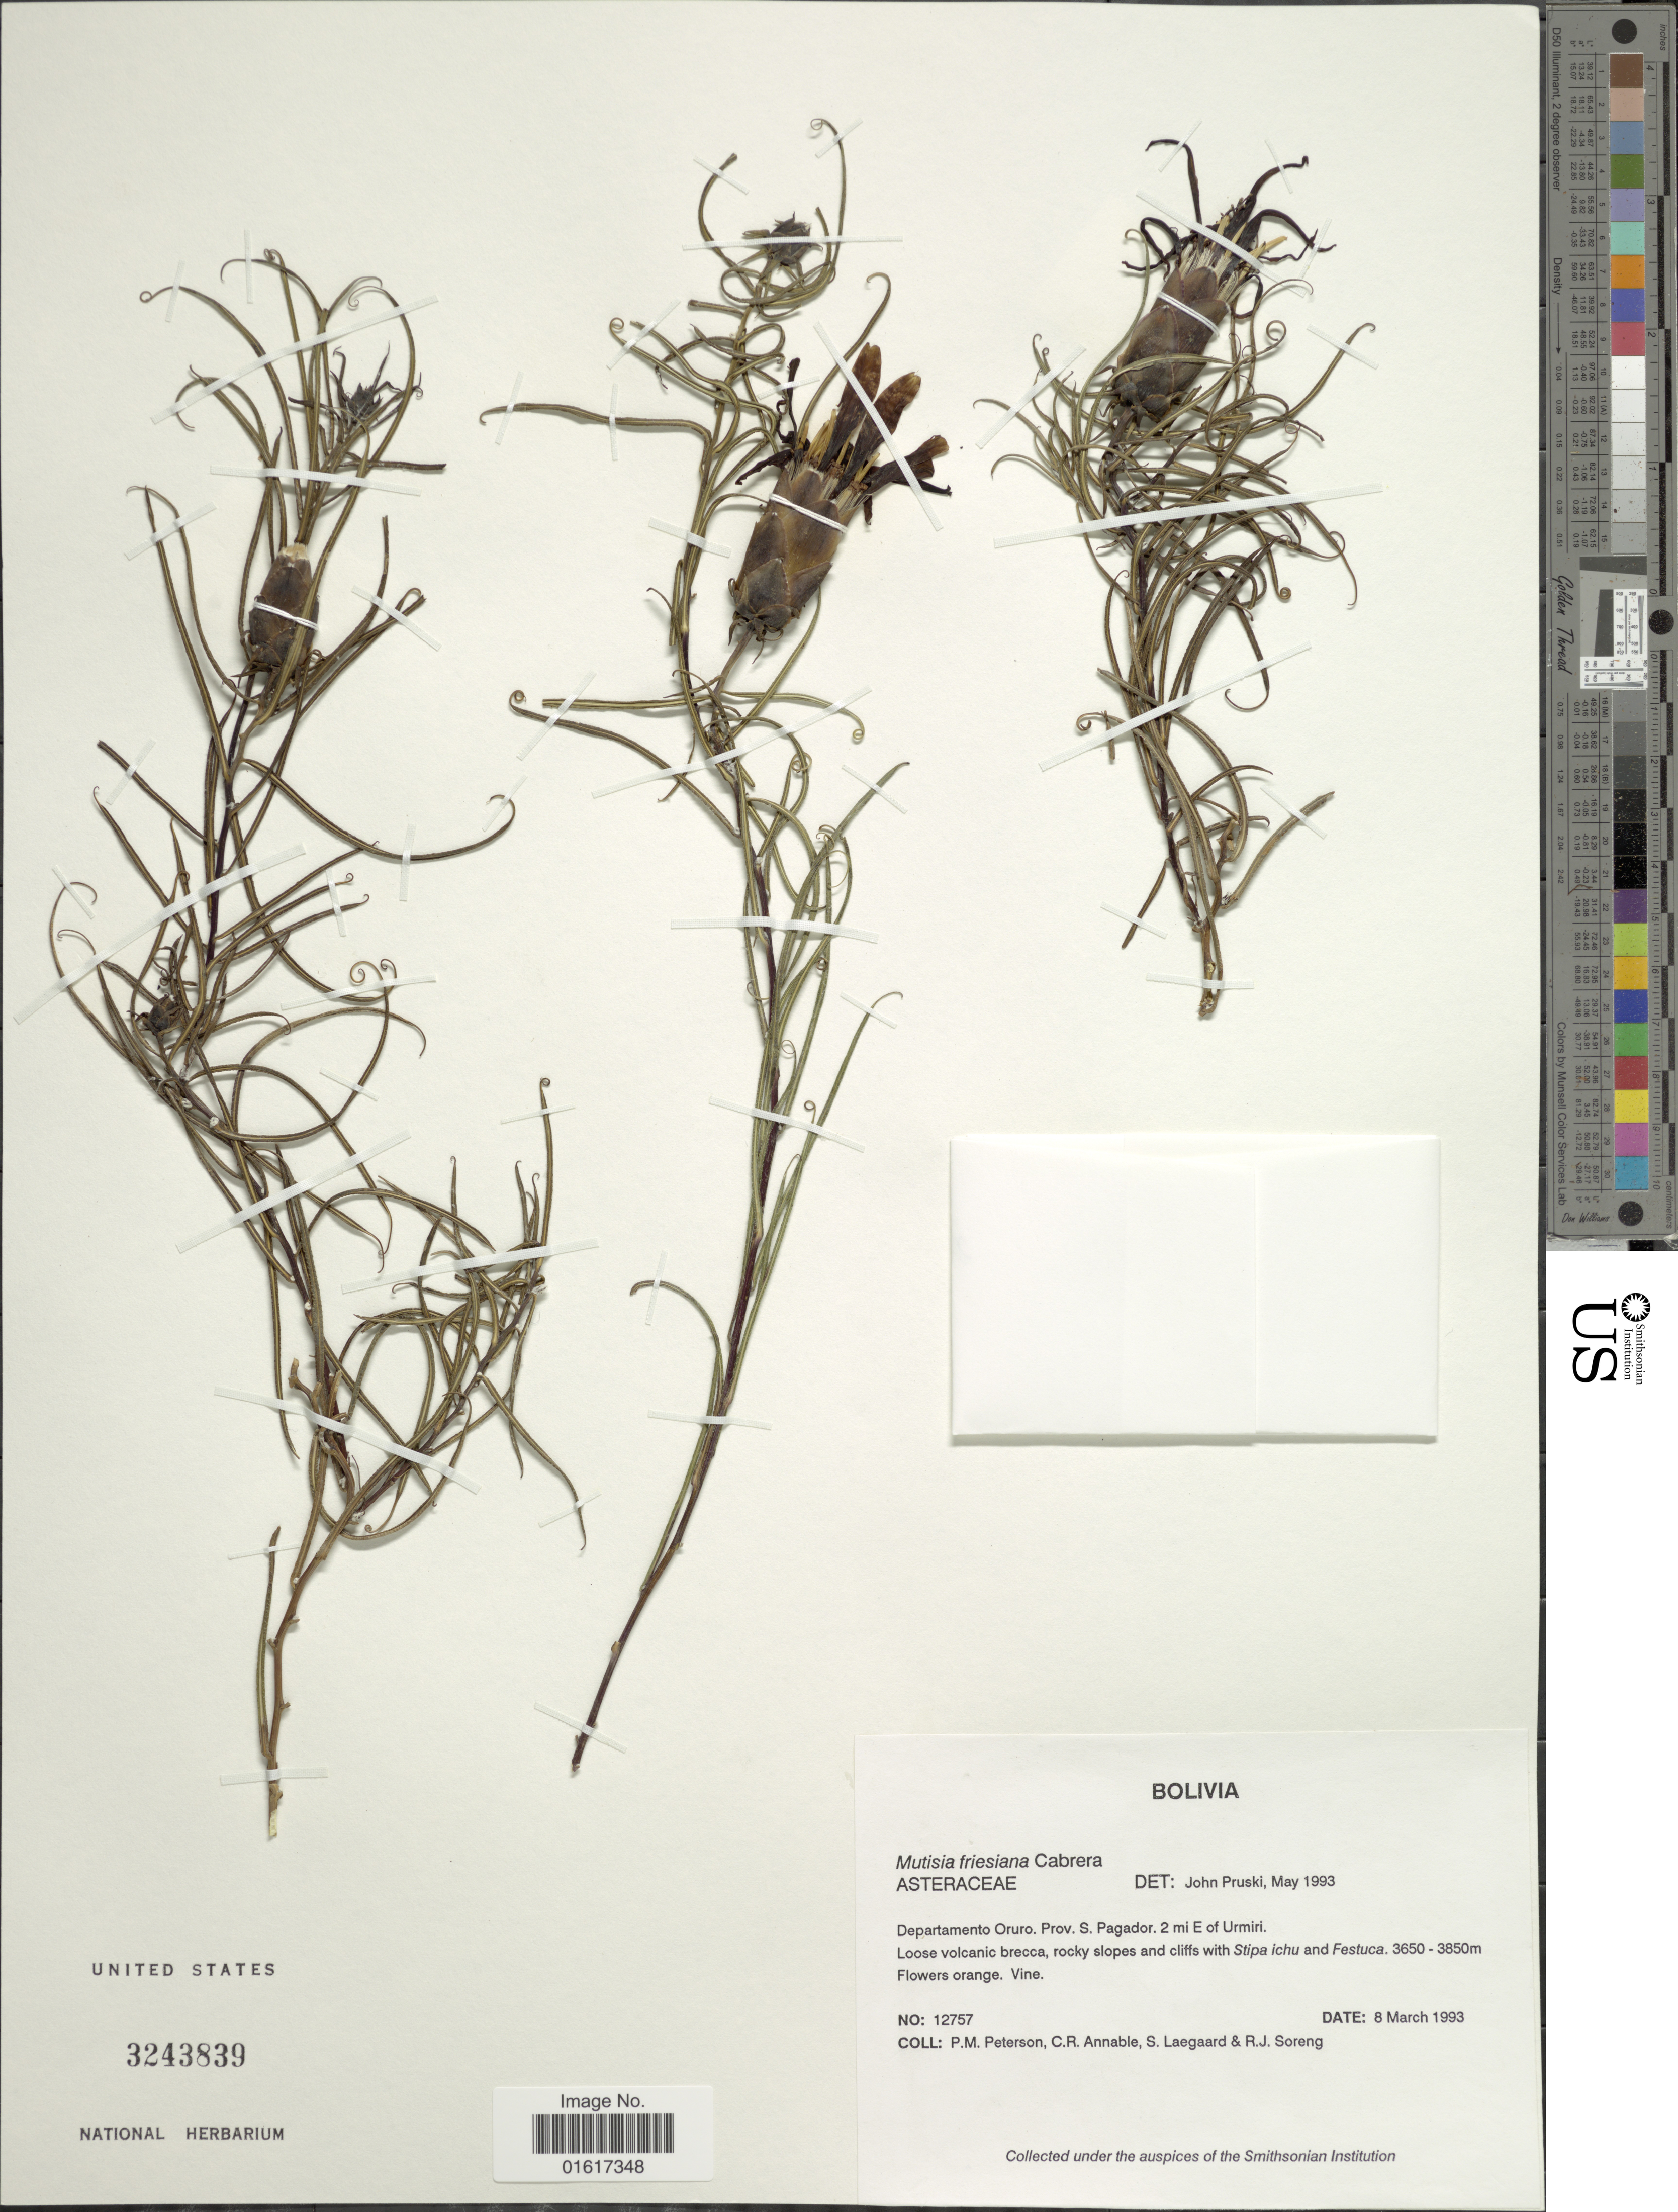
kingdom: Plantae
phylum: Tracheophyta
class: Magnoliopsida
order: Asterales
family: Asteraceae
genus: Mutisia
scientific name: Mutisia friesiana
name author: Cabrera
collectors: P. M. Peterson, C. R. Annable, S. Lægaard & R. J. Soreng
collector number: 12757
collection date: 1993-03-08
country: Bolivia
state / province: Oruro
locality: Prov. S. Pagador. 2 mi E of Urmiri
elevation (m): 3650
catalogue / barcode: US 3243839